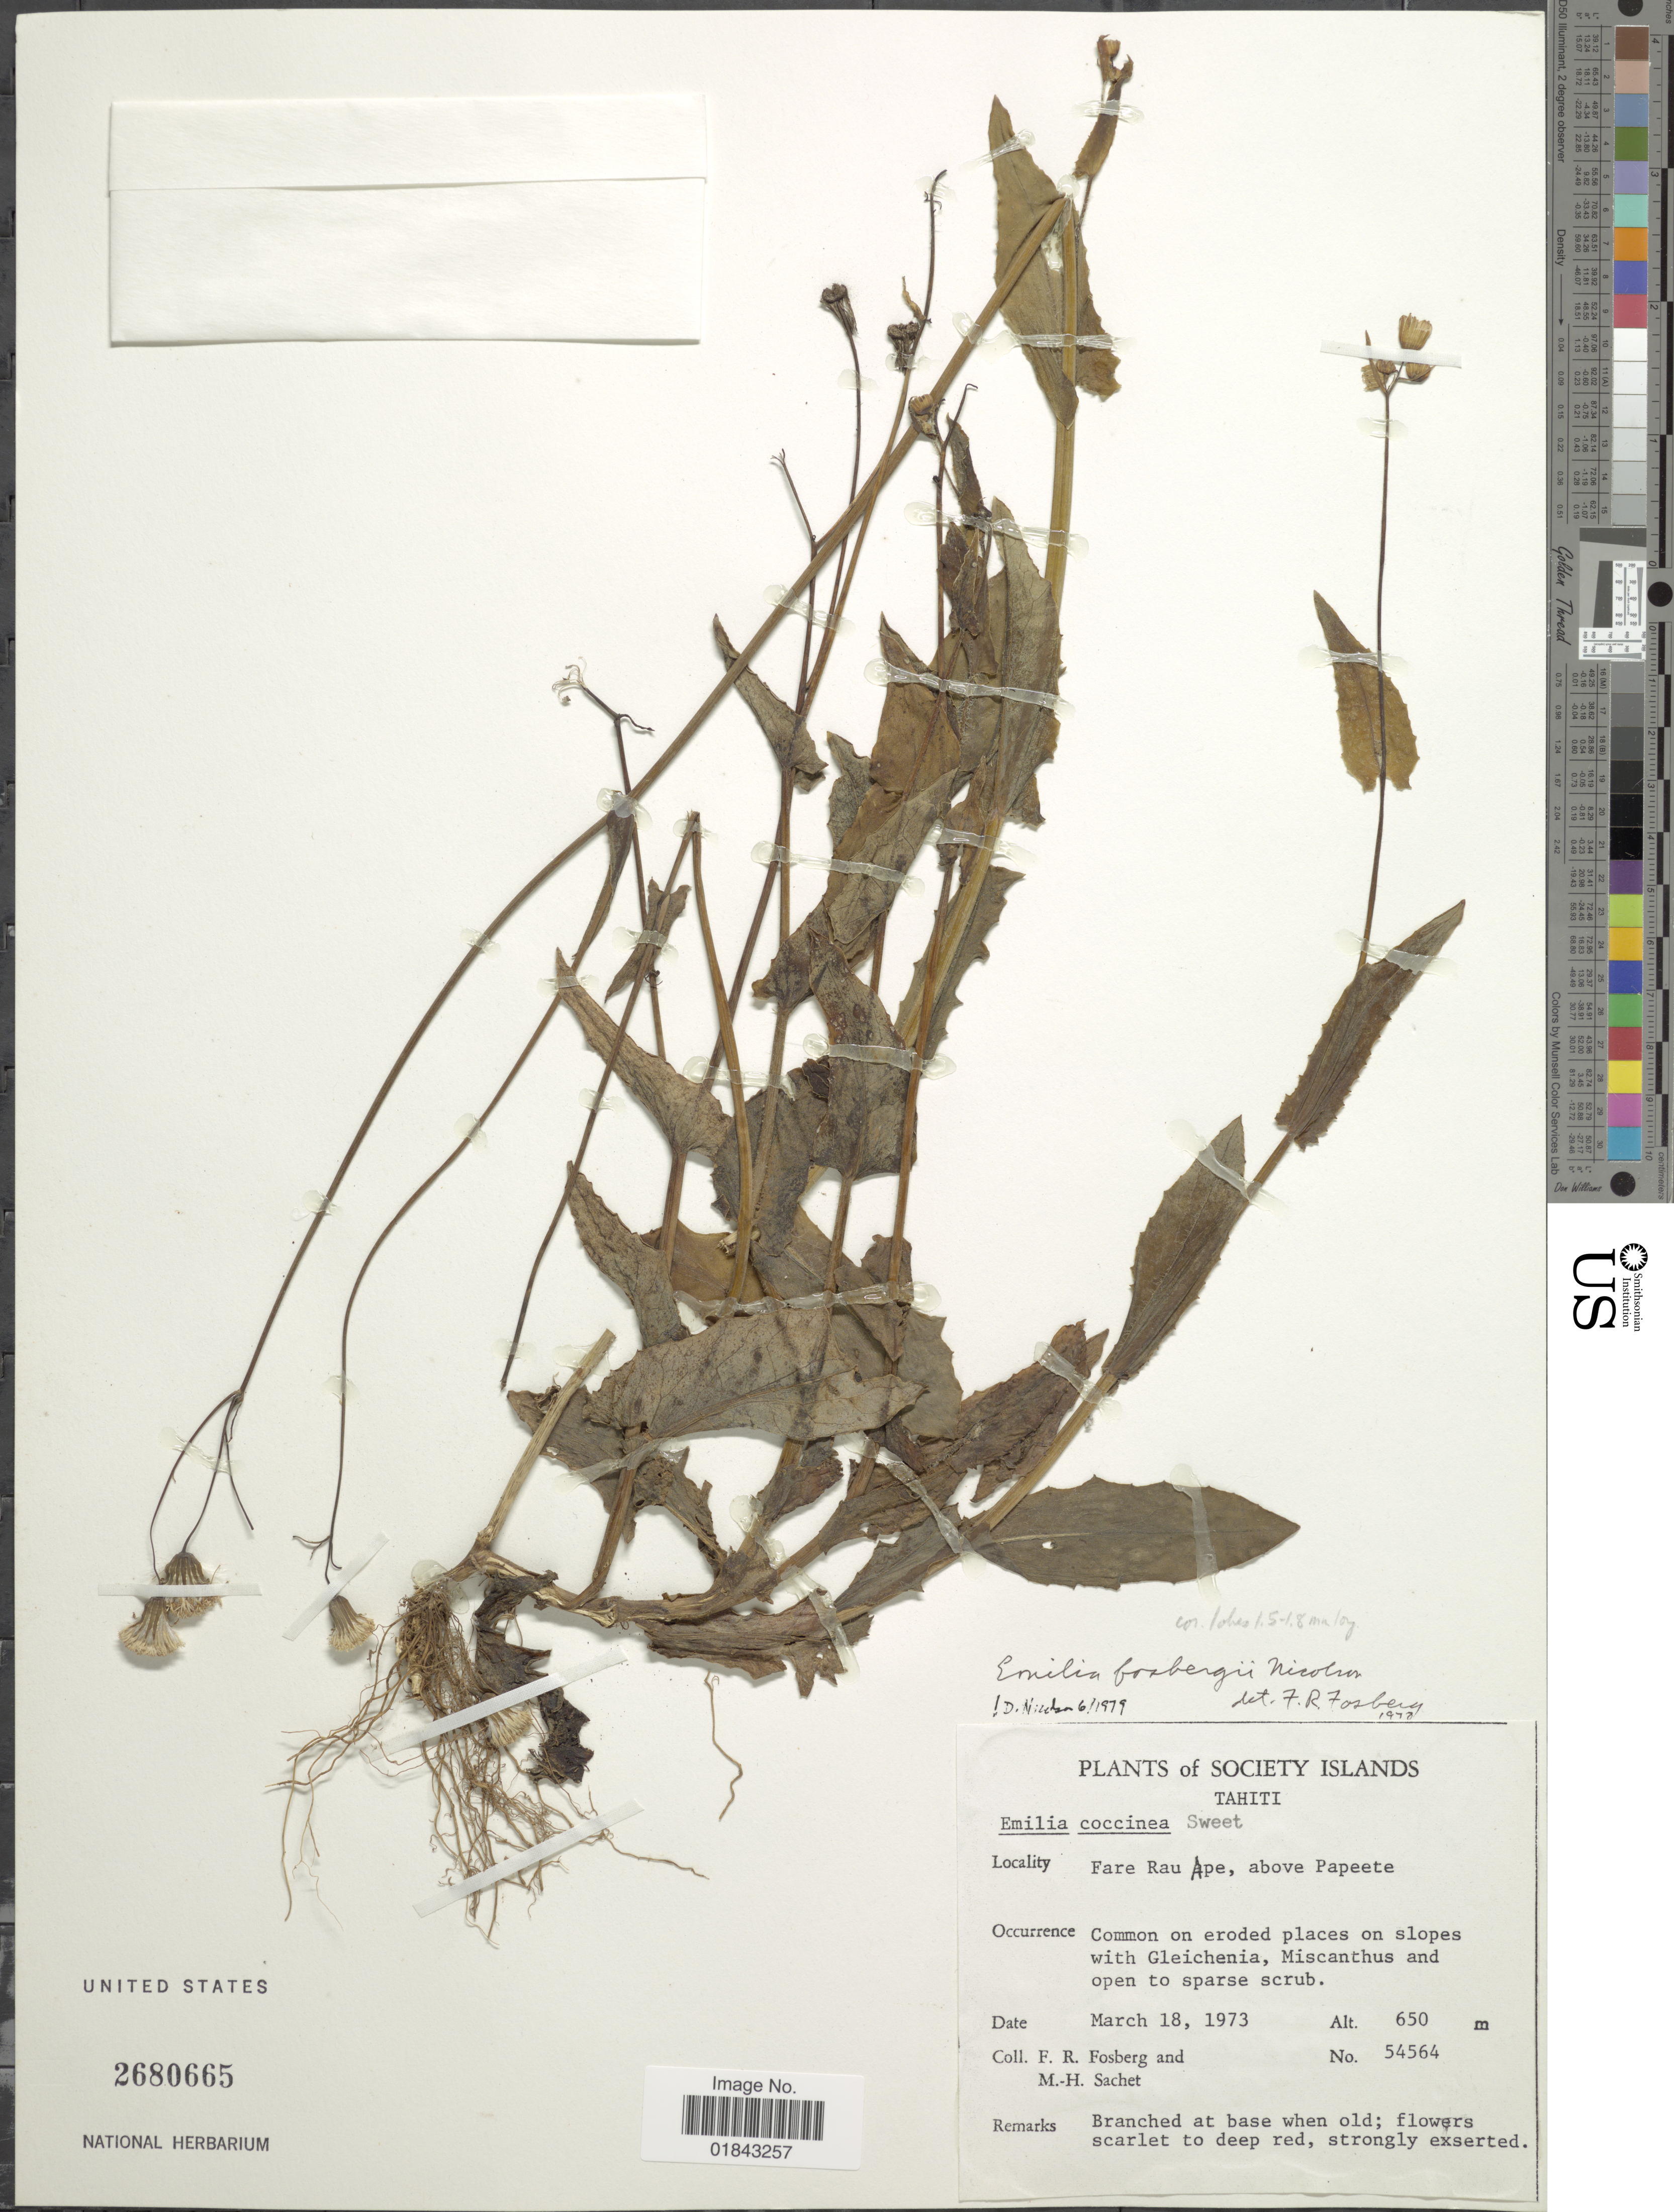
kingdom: Plantae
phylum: Tracheophyta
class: Magnoliopsida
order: Asterales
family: Asteraceae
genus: Emilia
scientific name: Emilia fosbergii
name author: Nicolson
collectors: F. R. Fosberg & M.-H. Sachet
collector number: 54564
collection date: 1973-03-18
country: French Polynesia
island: Tahiti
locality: Society Islands, Tahiti, Rare rau Ape, above Papeete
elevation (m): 650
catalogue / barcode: US 2680665